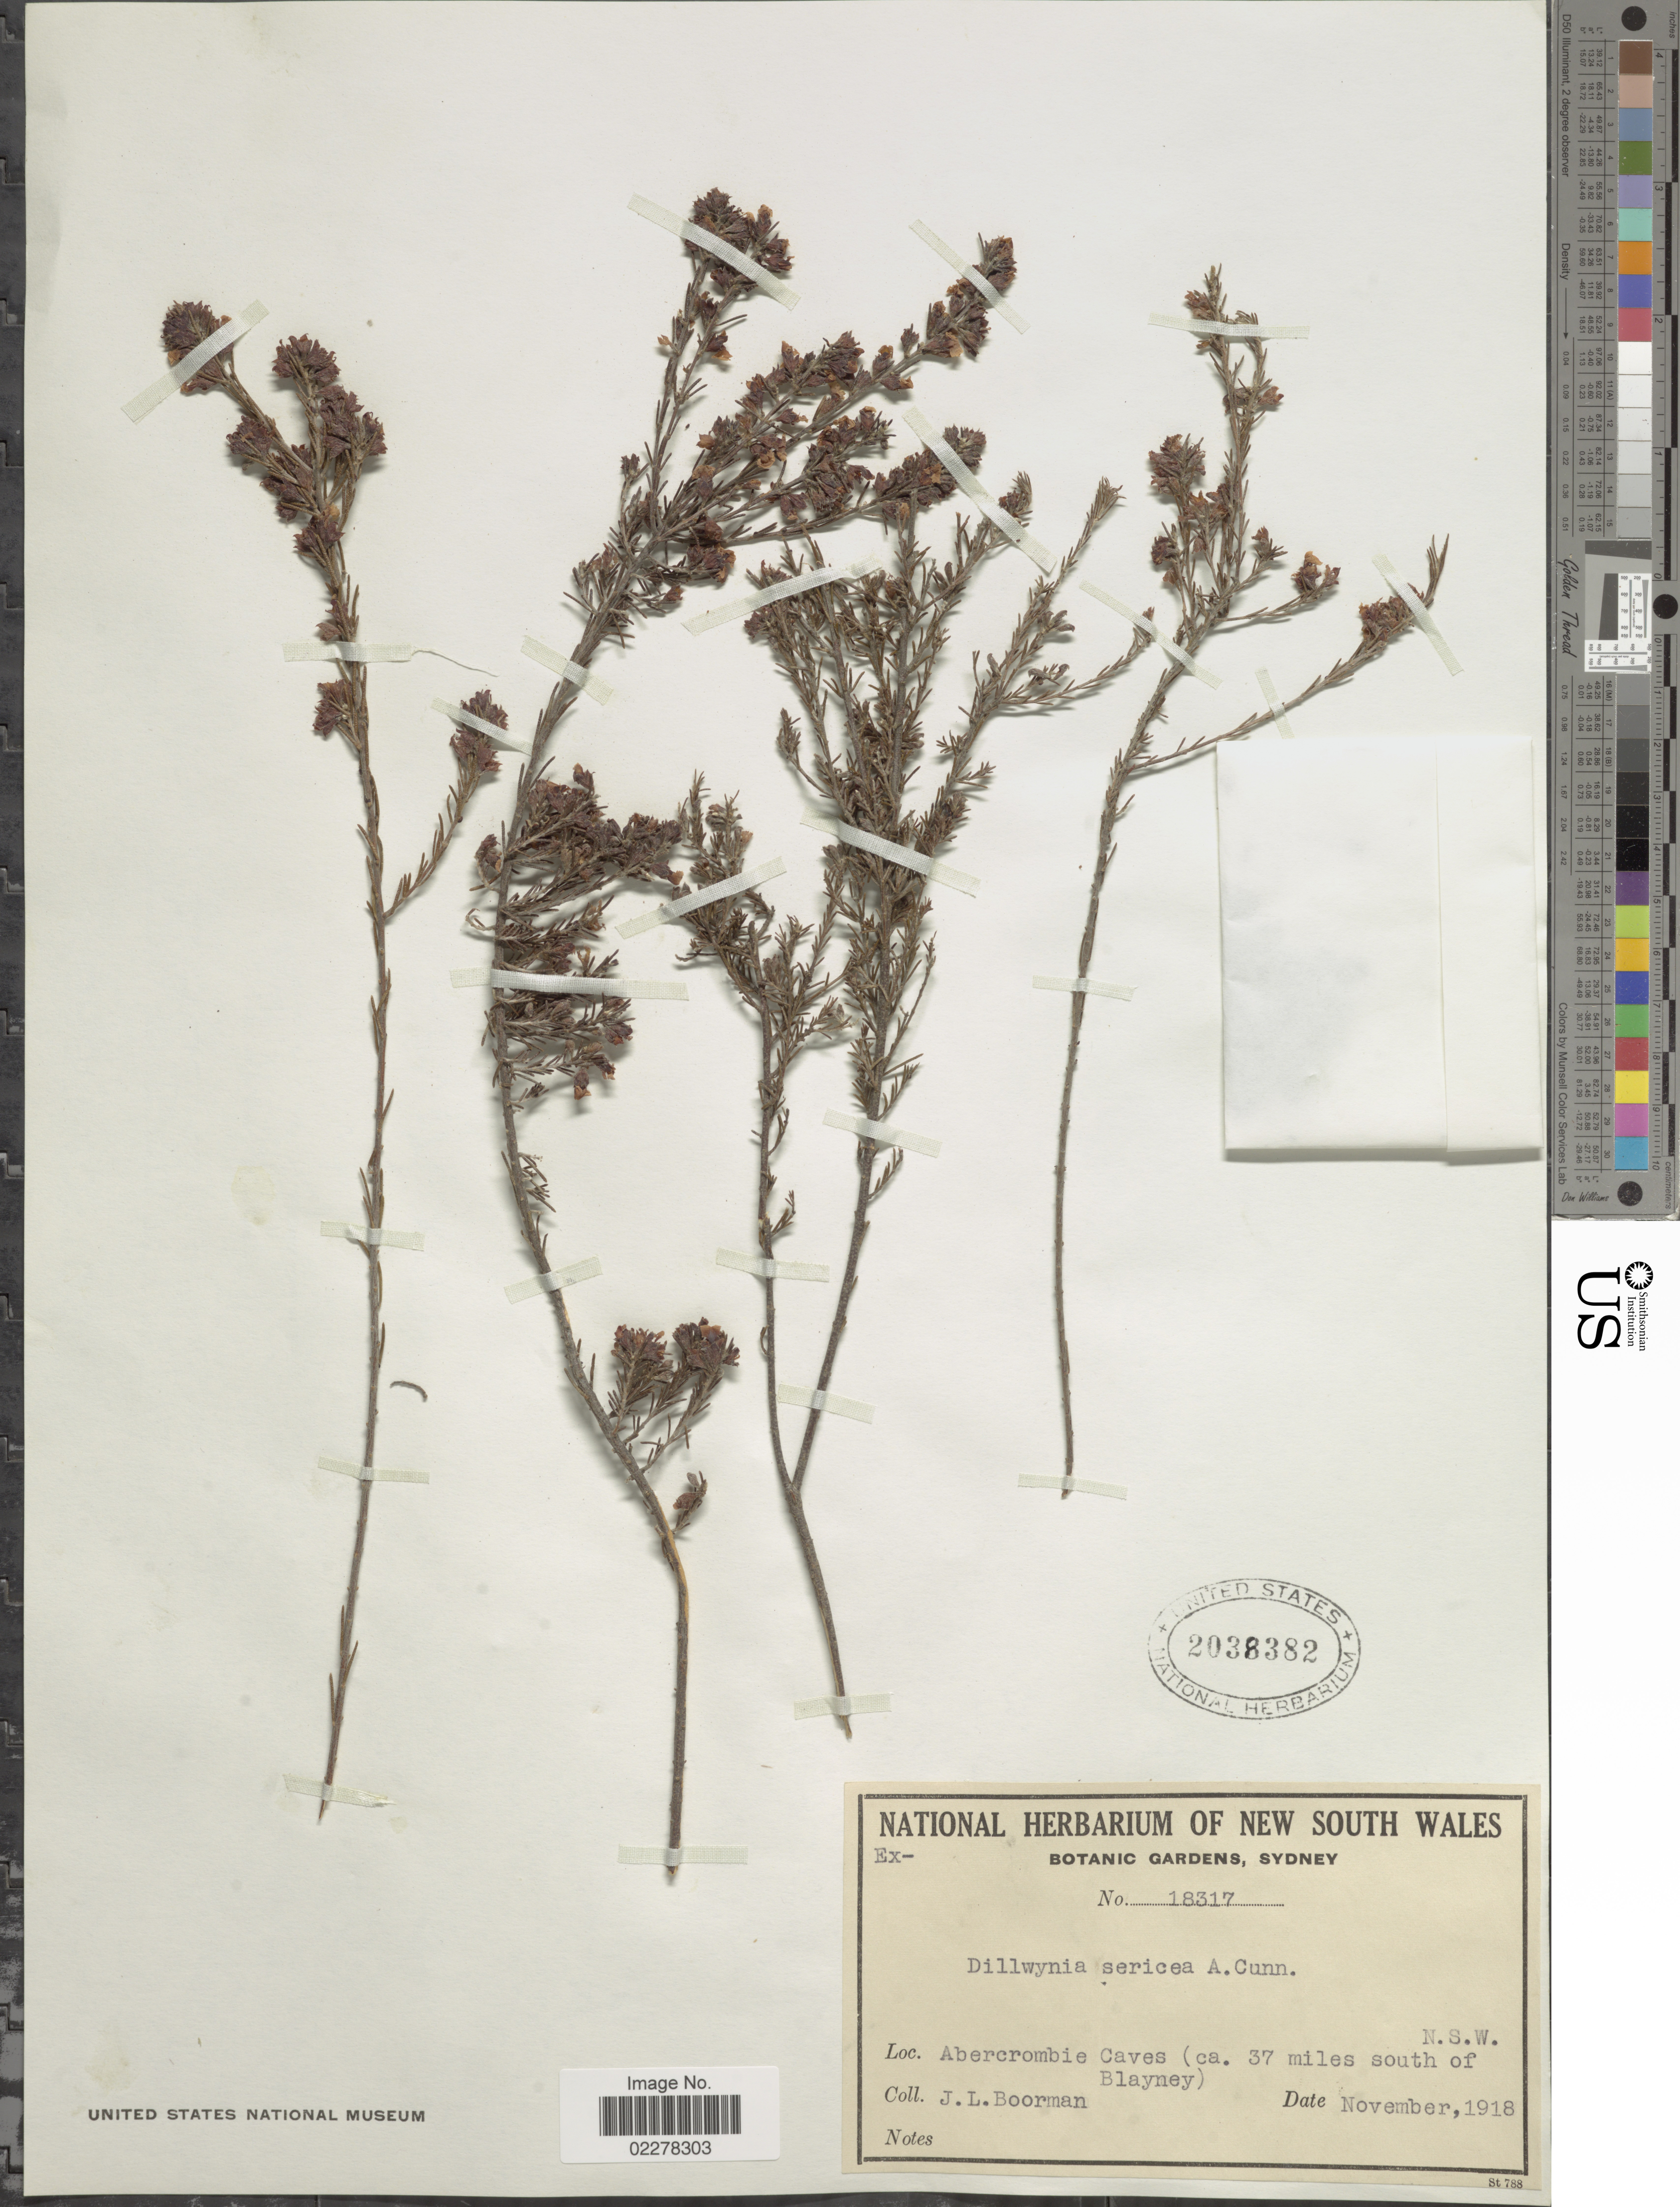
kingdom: Plantae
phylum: Tracheophyta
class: Magnoliopsida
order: Fabales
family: Fabaceae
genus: Dillwynia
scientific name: Dillwynia sericea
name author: A. Cunn.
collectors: J. Boorman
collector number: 18317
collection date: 1918-11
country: Australia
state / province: New South Wales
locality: Abercrombie Caves (ca. 37 miles south of Blayney). N.S.W.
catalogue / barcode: US 2038382